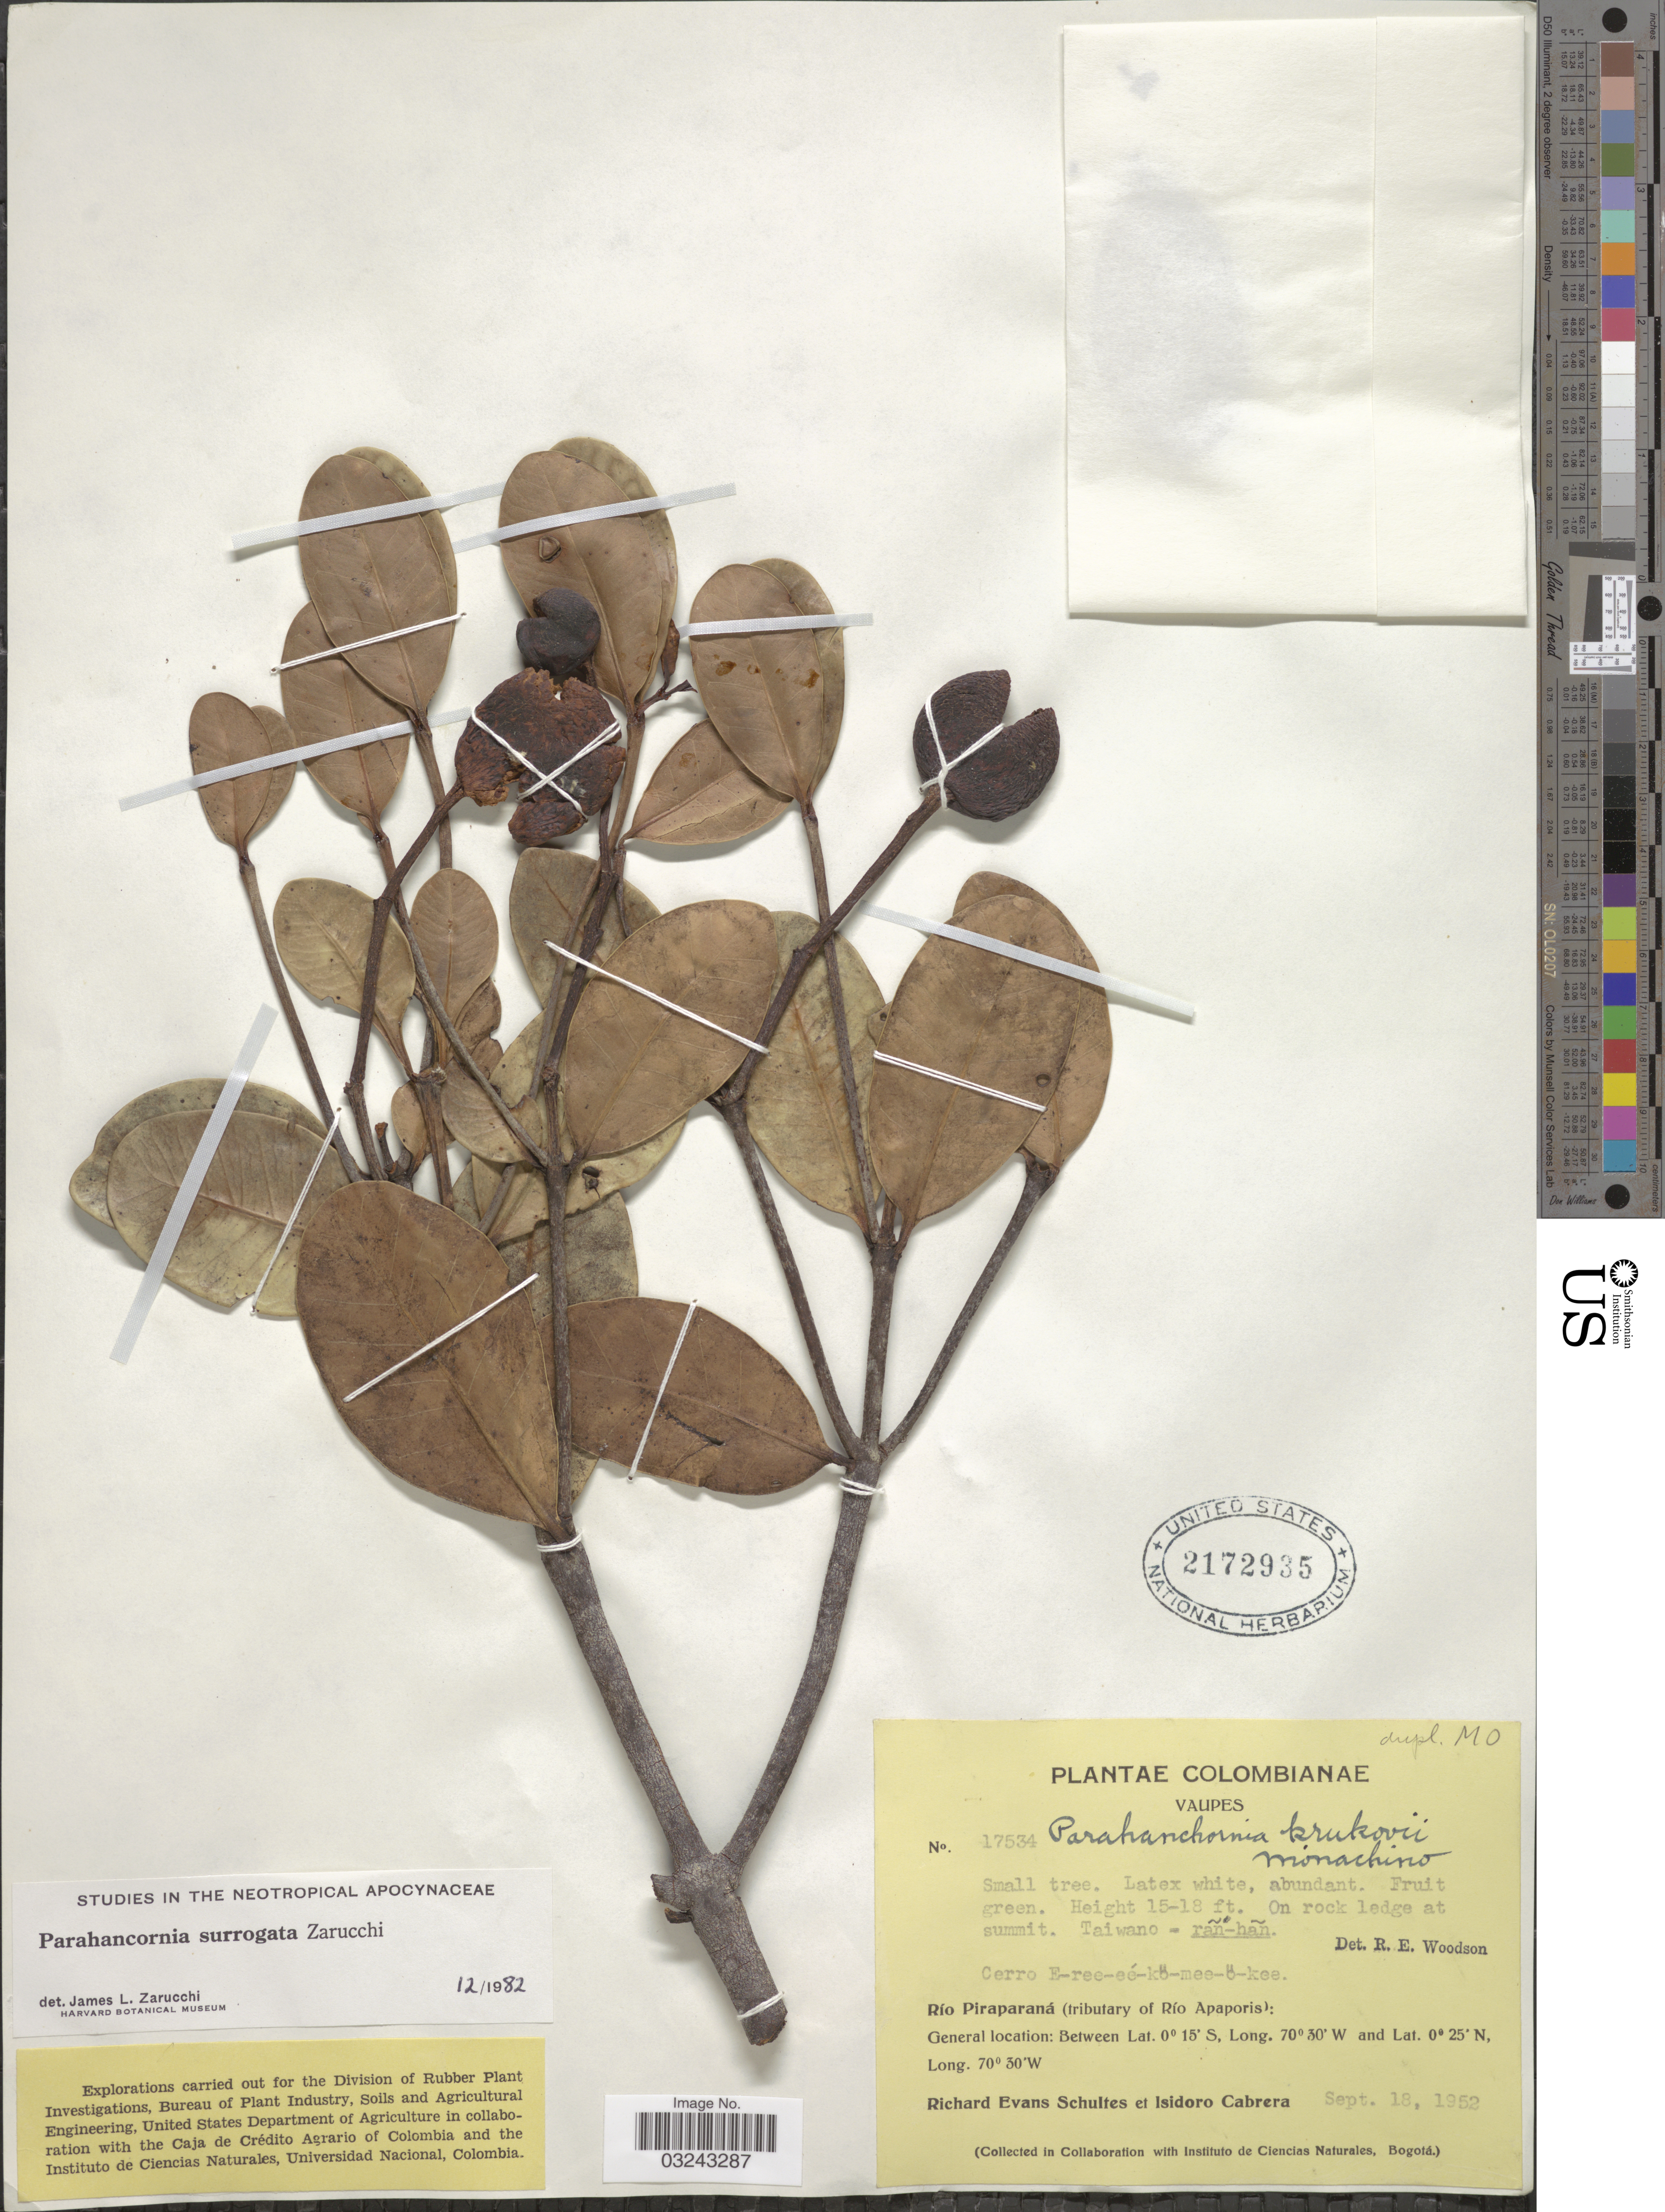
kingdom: Plantae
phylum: Tracheophyta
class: Magnoliopsida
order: Gentianales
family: Apocynaceae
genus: Parahancornia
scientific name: Parahancornia surrogata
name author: Zarucchi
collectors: R. E. Schultes & I. Cabrera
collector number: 17534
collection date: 1952-09-18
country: Colombia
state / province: Vaupés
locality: Río Piraparaná (tributary of Río Apaporis).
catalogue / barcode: US 2172935